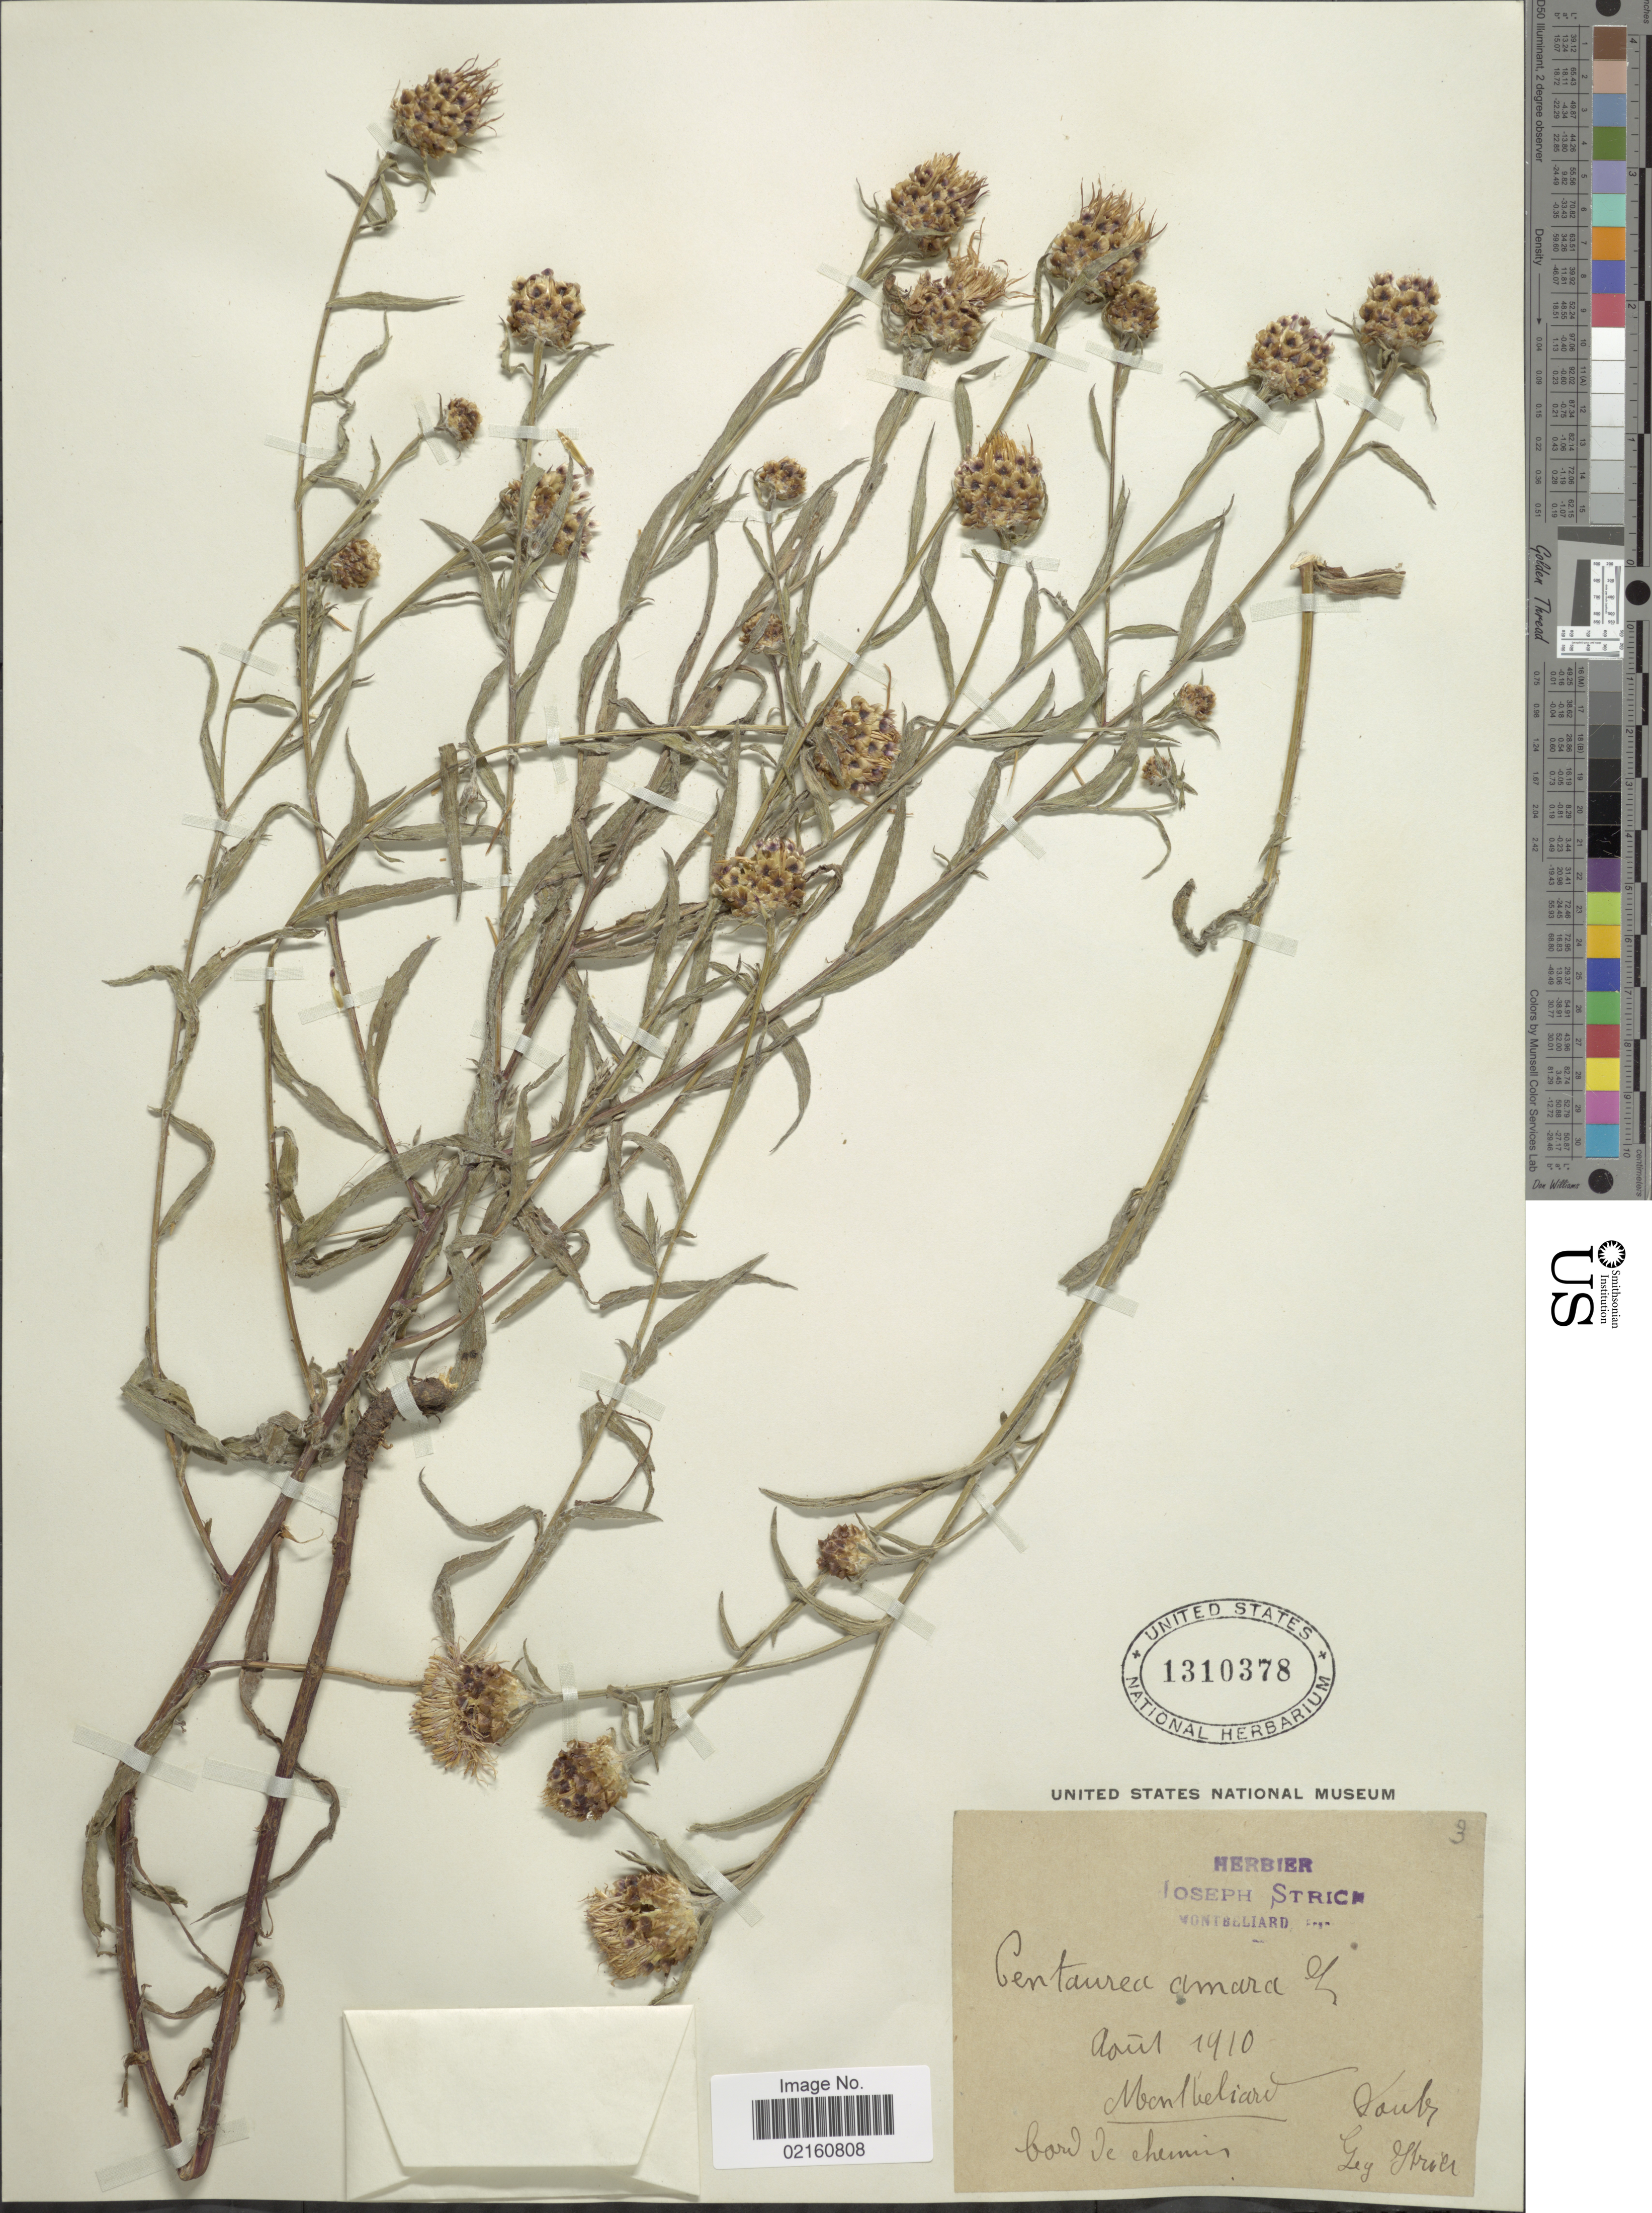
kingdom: Plantae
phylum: Tracheophyta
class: Magnoliopsida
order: Asterales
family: Asteraceae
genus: Centaurea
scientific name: Centaurea jacea subsp. gaudinii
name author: (Boiss. & Reut.) Gremli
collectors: J. Stric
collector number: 1310378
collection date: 1910-08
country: France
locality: Montbeliard [interpreted]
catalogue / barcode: US 1310378